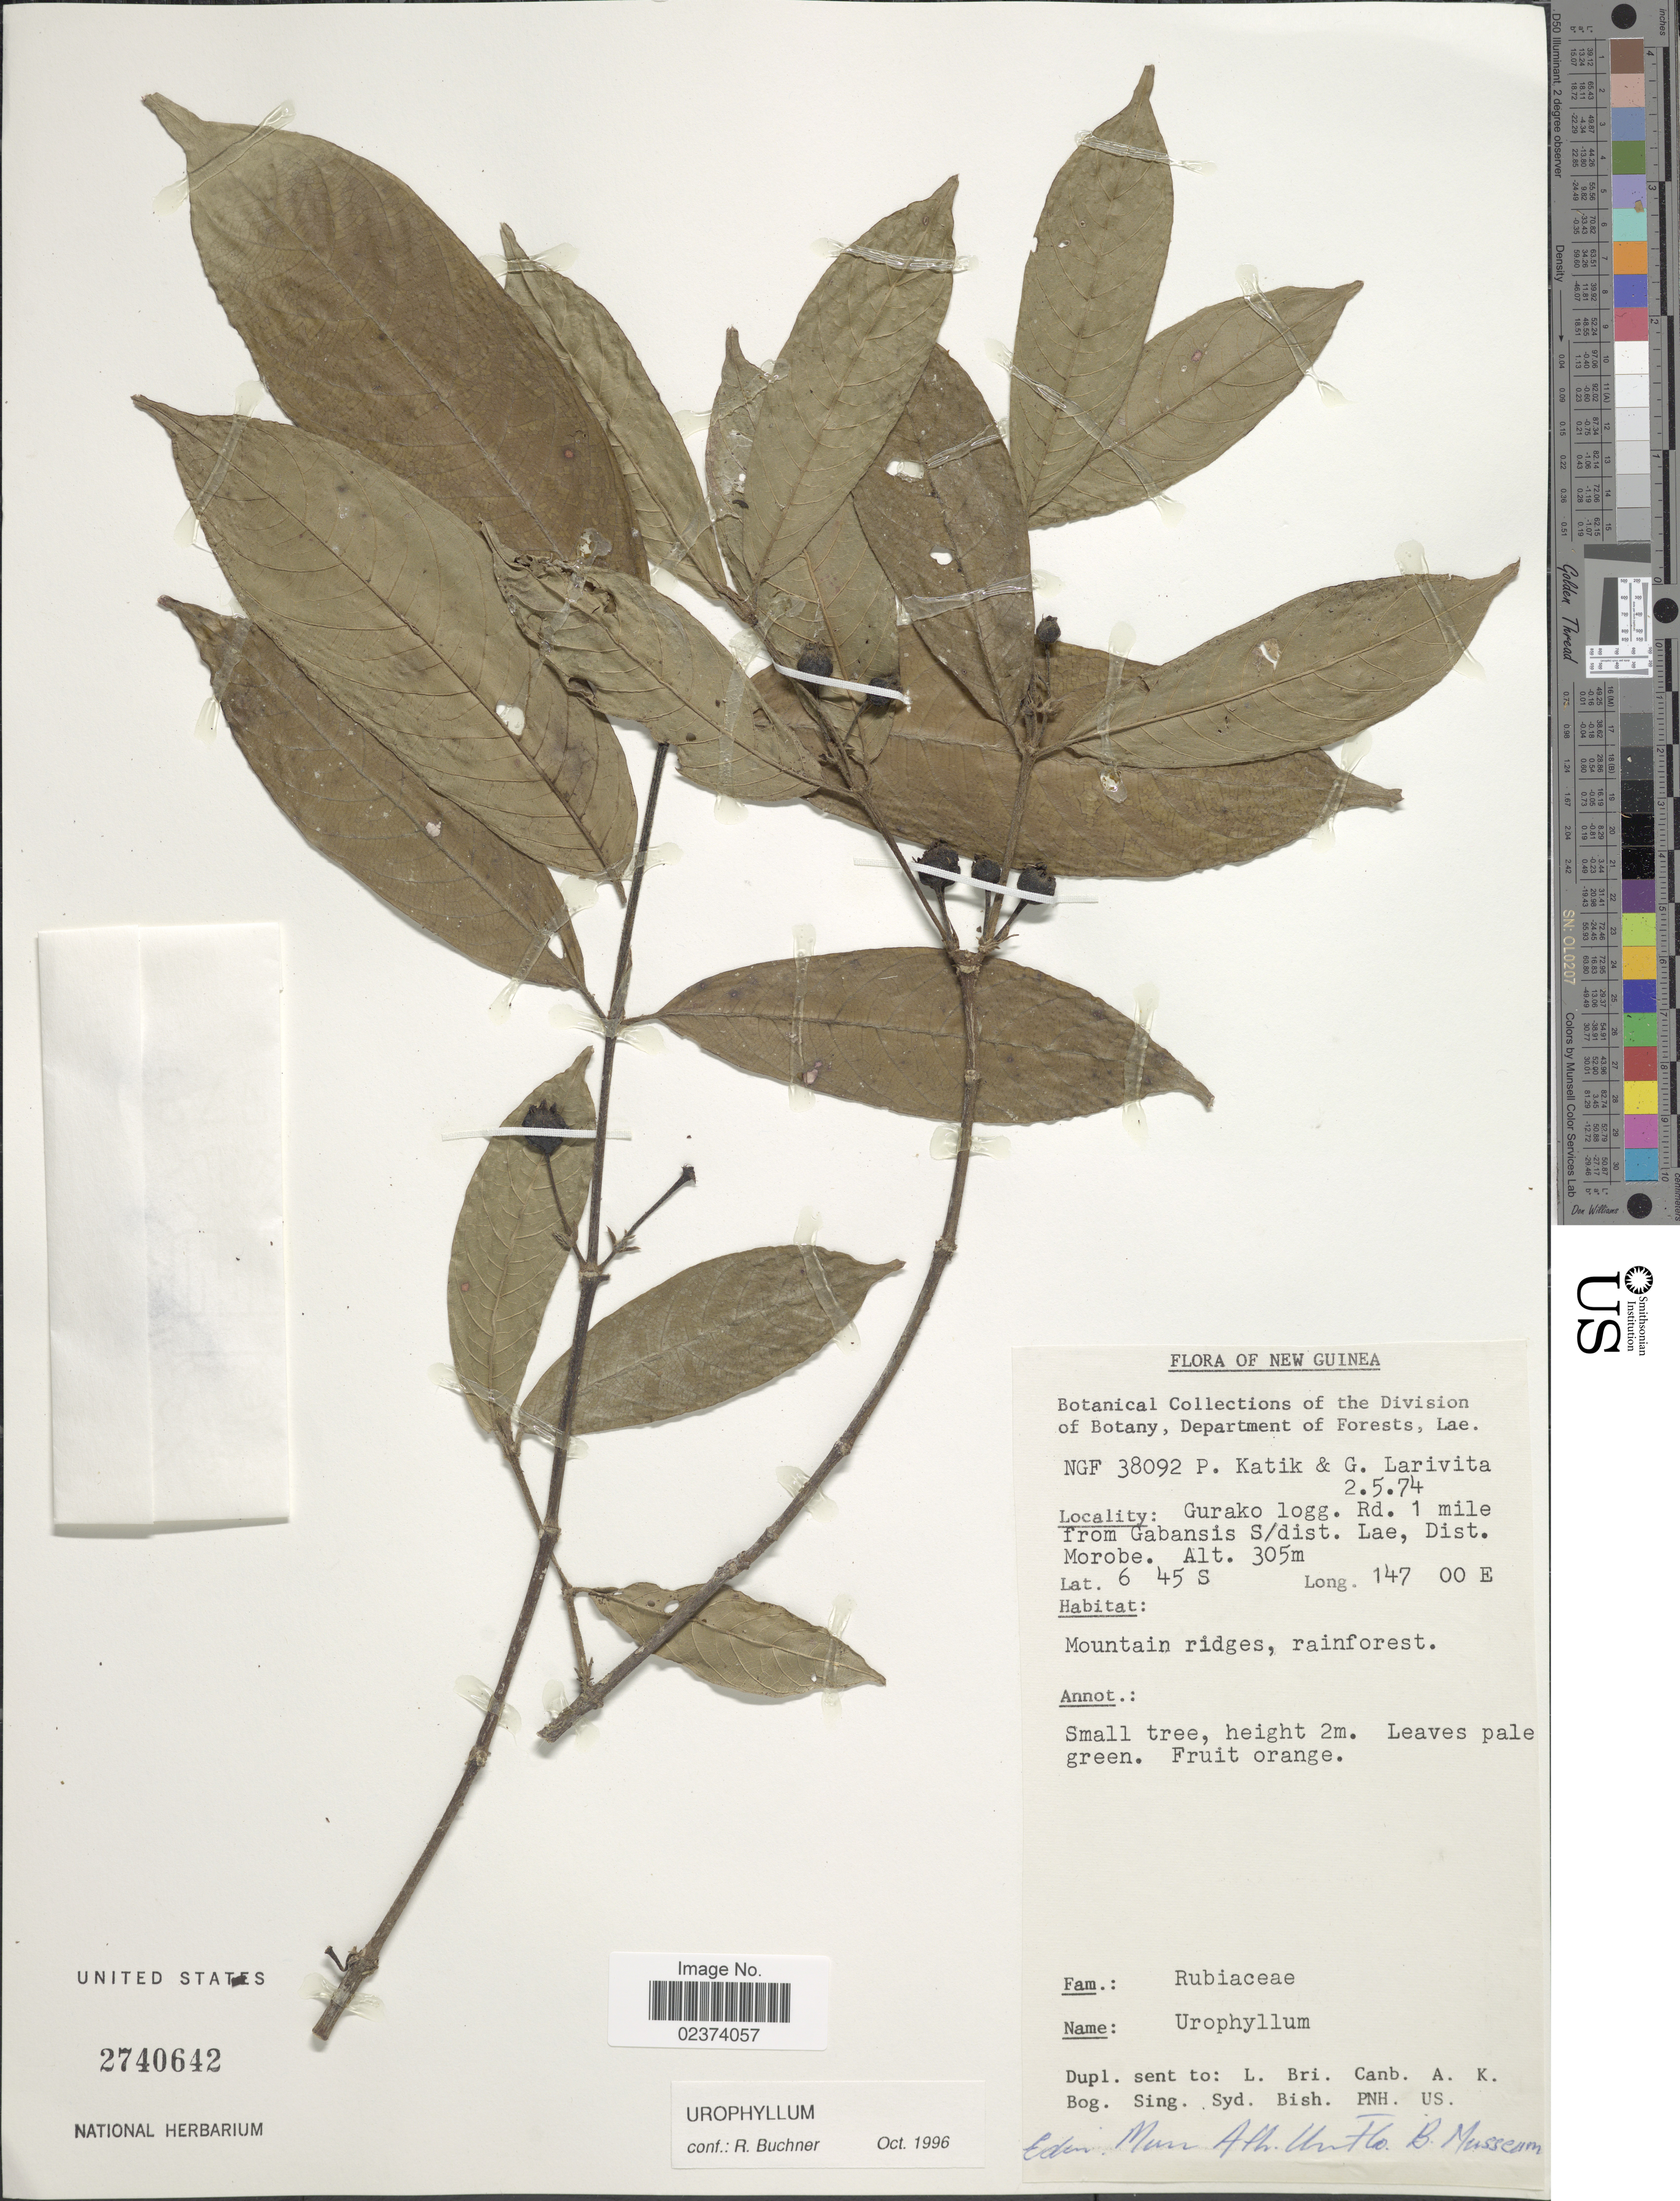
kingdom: Plantae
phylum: Tracheophyta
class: Magnoliopsida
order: Gentianales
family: Rubiaceae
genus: Urophyllum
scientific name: Urophyllum sp.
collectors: P. Katik & G. Larivita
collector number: NGF38092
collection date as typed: Transcribed d/m/y: 2/5/74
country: Papua New Guinea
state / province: Morobe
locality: New Guinea, Gurako logg. Rd. 1 mile from Gabansis S/dist. Lae, Dist. Morobe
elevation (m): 305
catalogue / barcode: US 2740642